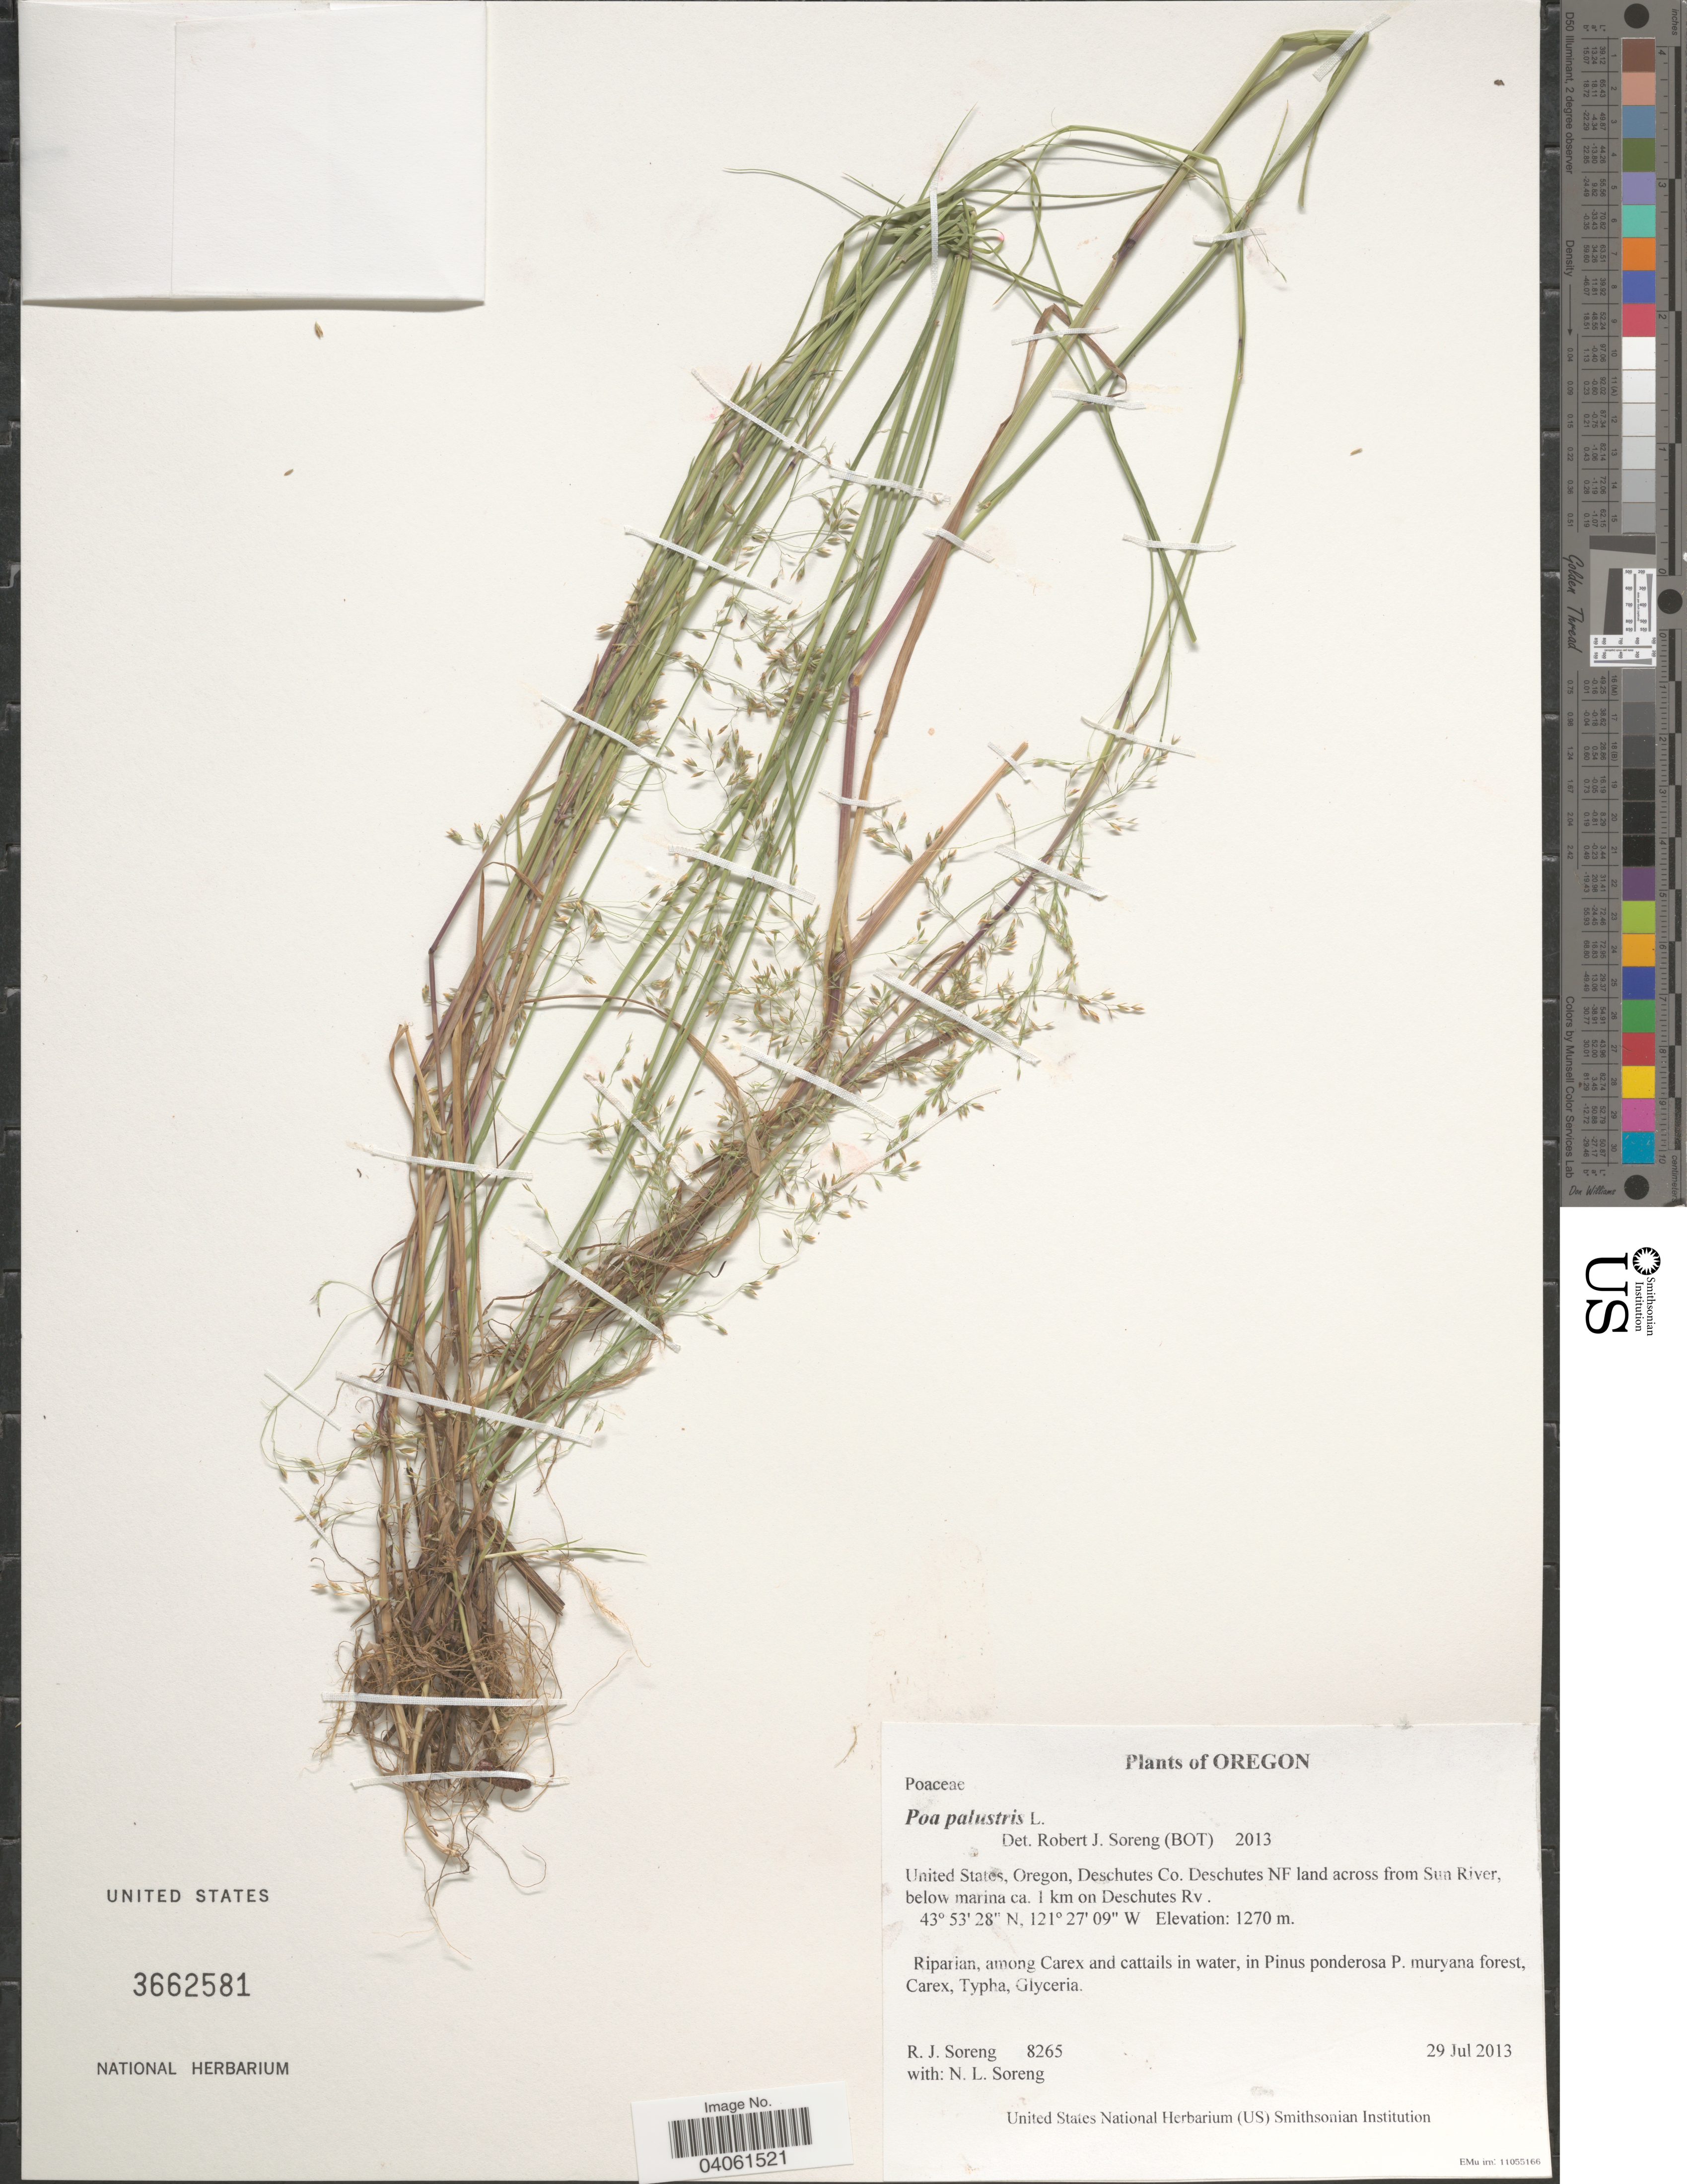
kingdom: Plantae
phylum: Tracheophyta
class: Liliopsida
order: Poales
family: Poaceae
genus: Poa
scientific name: Poa palustris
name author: L.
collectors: R. J. Soreng & N. L. Soreng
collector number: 8265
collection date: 2013-07-29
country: United States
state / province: Oregon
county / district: Deschutes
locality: Deschutes Co. Deschutes NF land across from Sun River, below marina ca. 1 km on Deschutes Rv.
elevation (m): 1270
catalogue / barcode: US 3662581